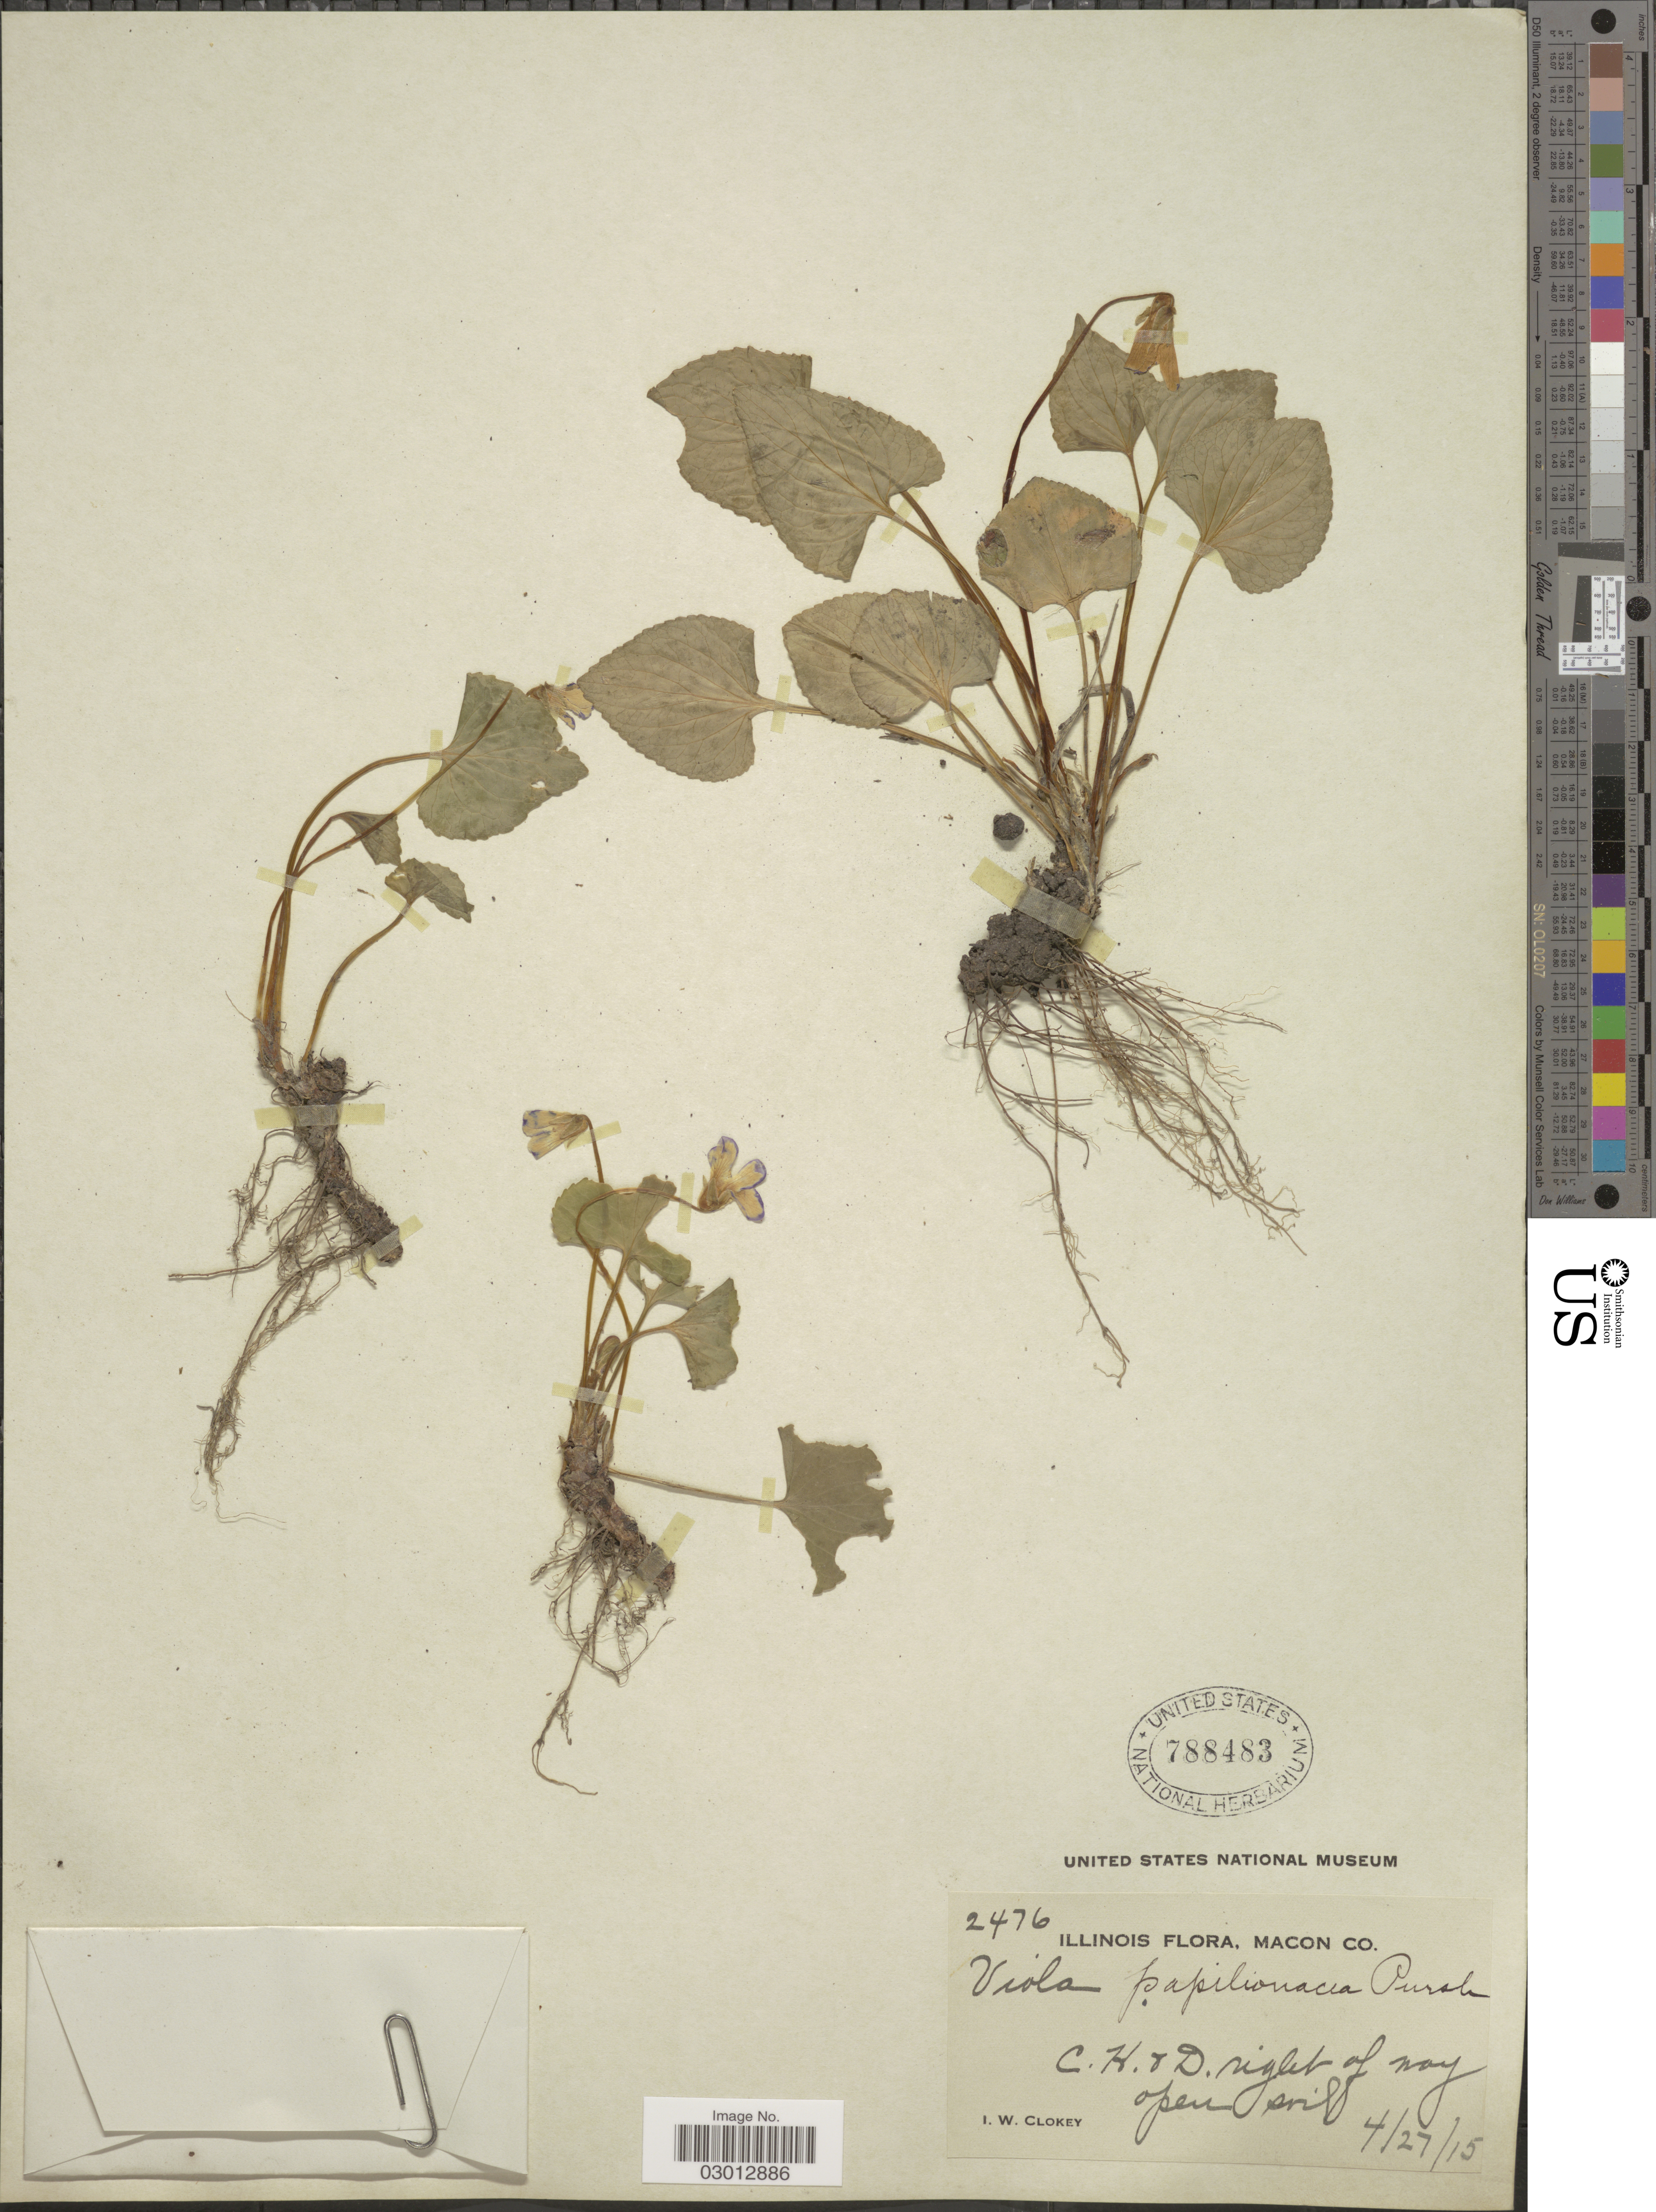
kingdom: Plantae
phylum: Tracheophyta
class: Magnoliopsida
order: Malpighiales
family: Violaceae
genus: Viola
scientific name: Viola papilionacea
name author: Pursh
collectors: I. W. Clokey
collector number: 2476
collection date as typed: Transcribed d/m/y: 27/4/15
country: United States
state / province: Illinois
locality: Macon Co. C.H. & D. right of way open soil.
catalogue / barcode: US 788483